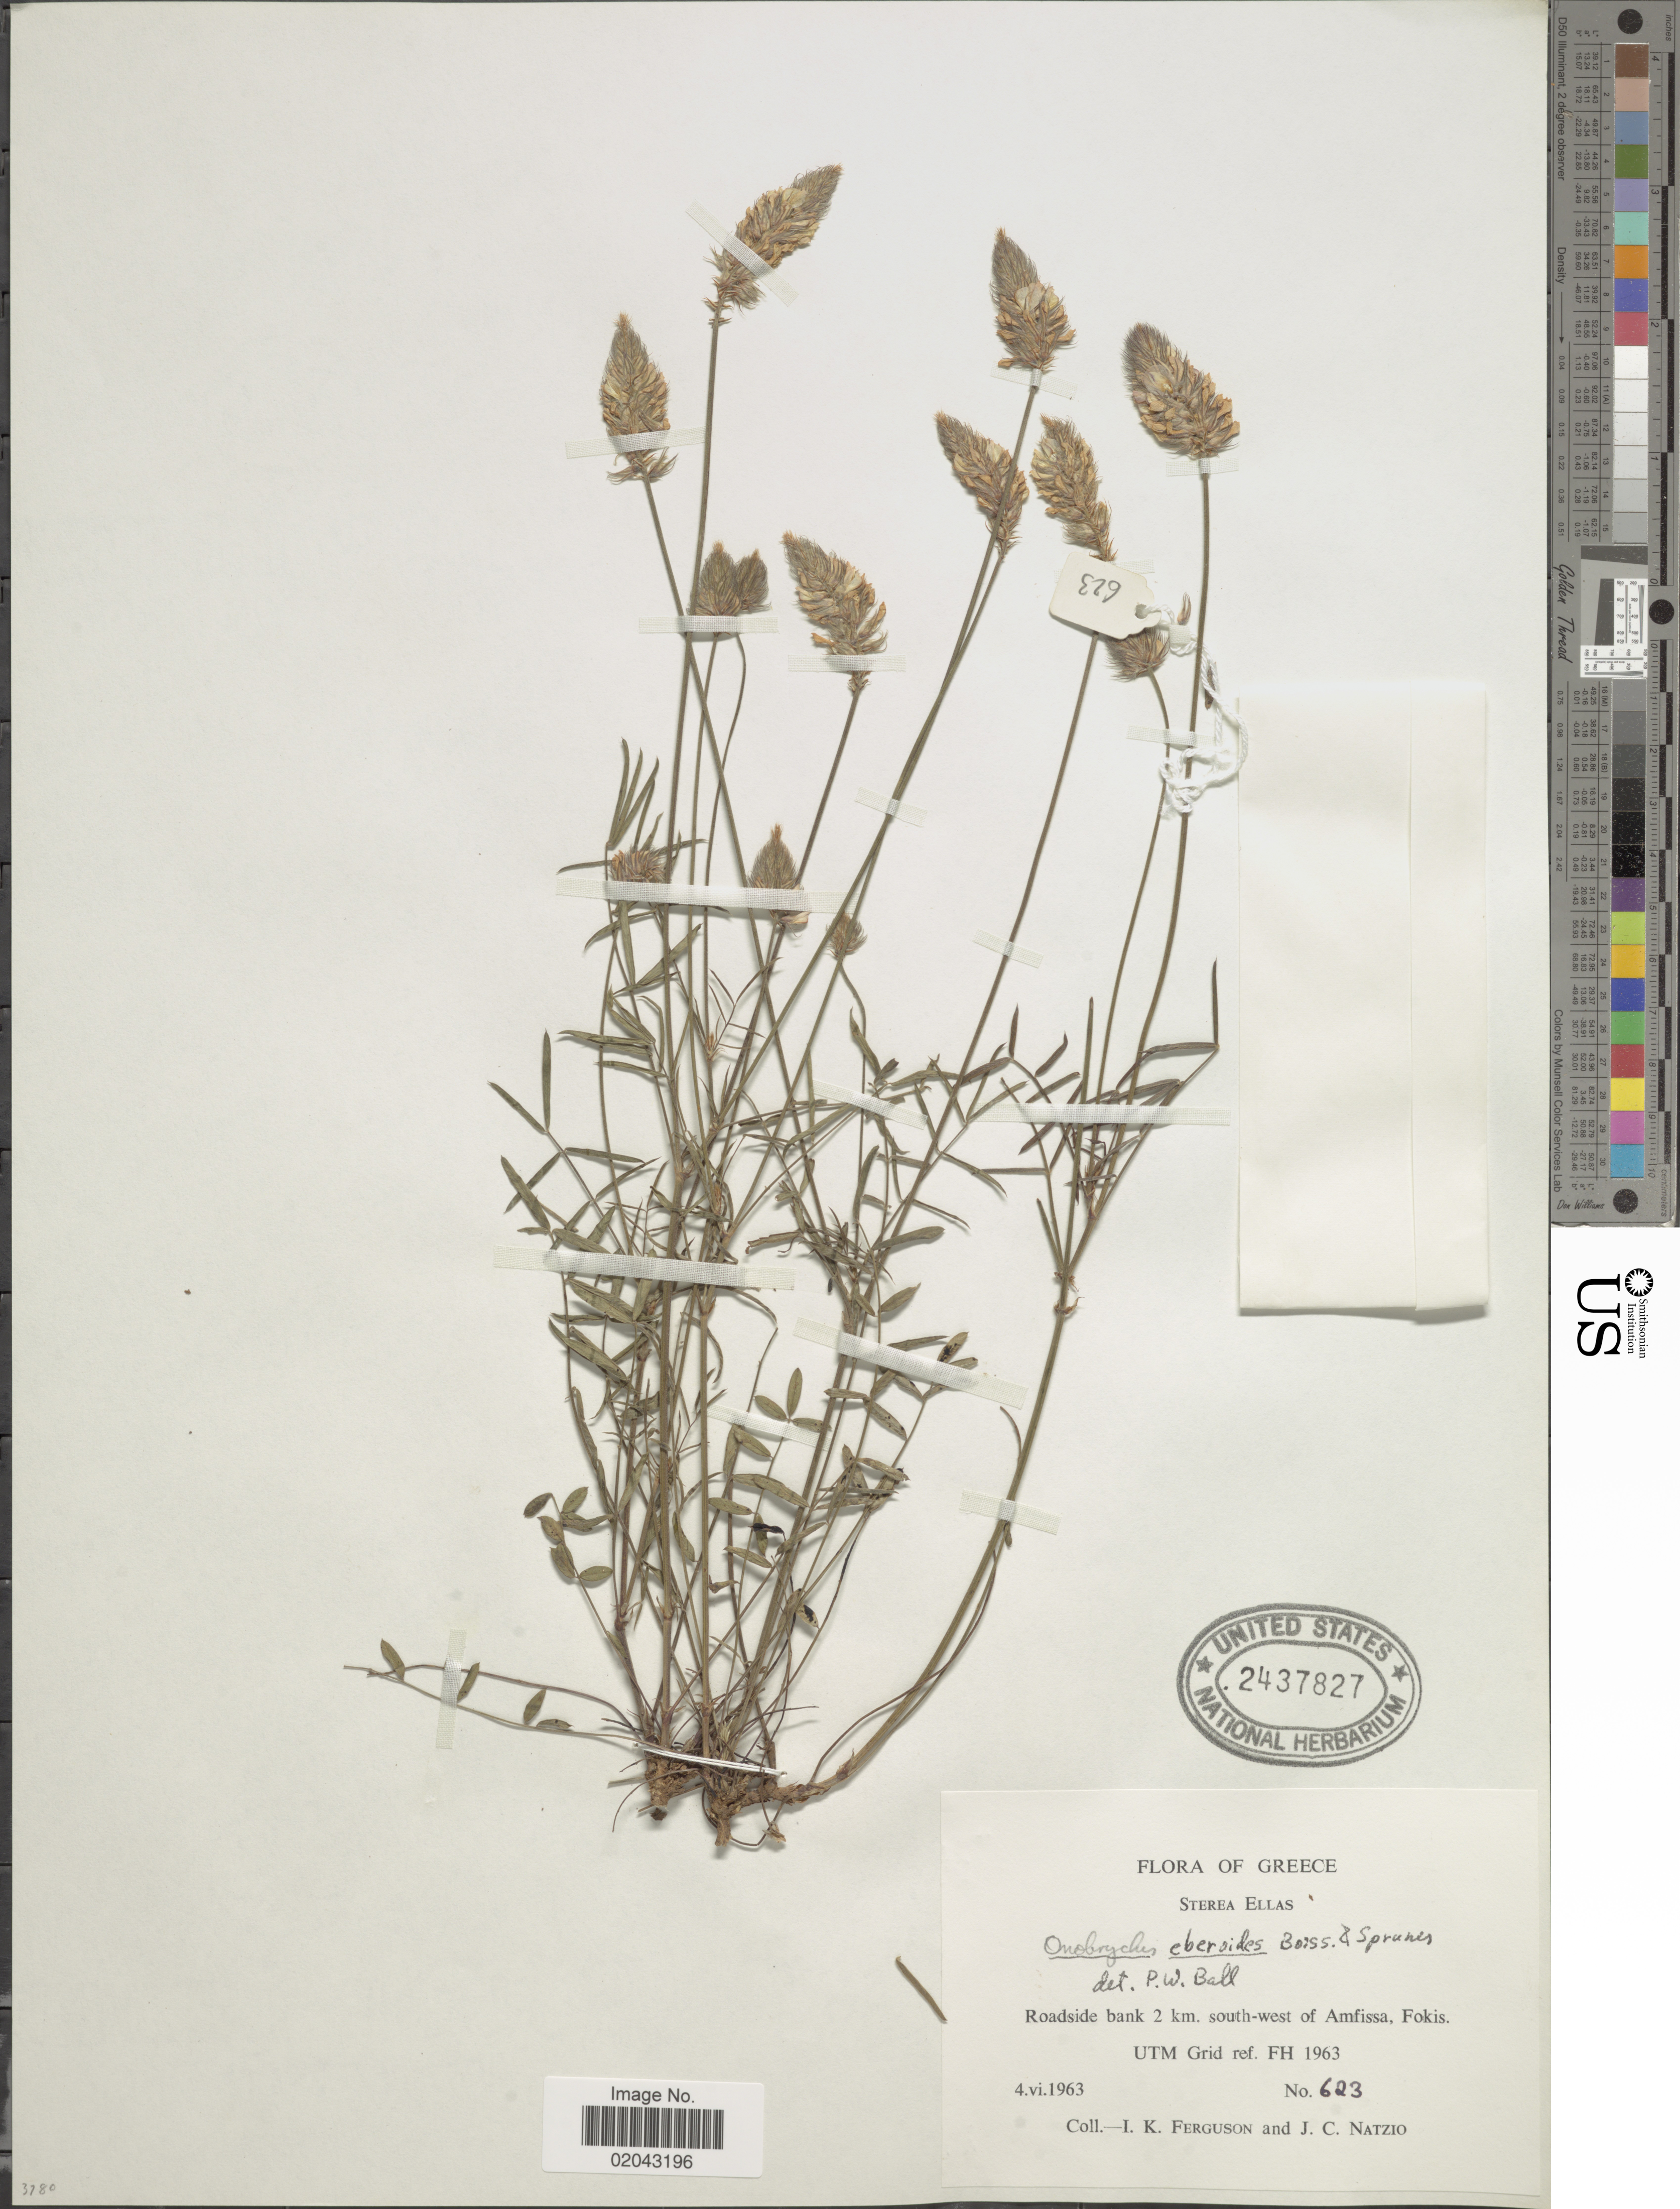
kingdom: Plantae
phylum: Tracheophyta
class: Magnoliopsida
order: Fabales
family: Fabaceae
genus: Onobrychis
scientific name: Onobrychis ebenoides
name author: Boiss. & Spruner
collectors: I. K. Ferguson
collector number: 623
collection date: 1963-06-04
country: Greece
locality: Greece, Sterra Ellas, Roadside bank 2 km. south-west of Amfissa, Fokis. UTM Grid ref FH 1963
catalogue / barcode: US 2437827